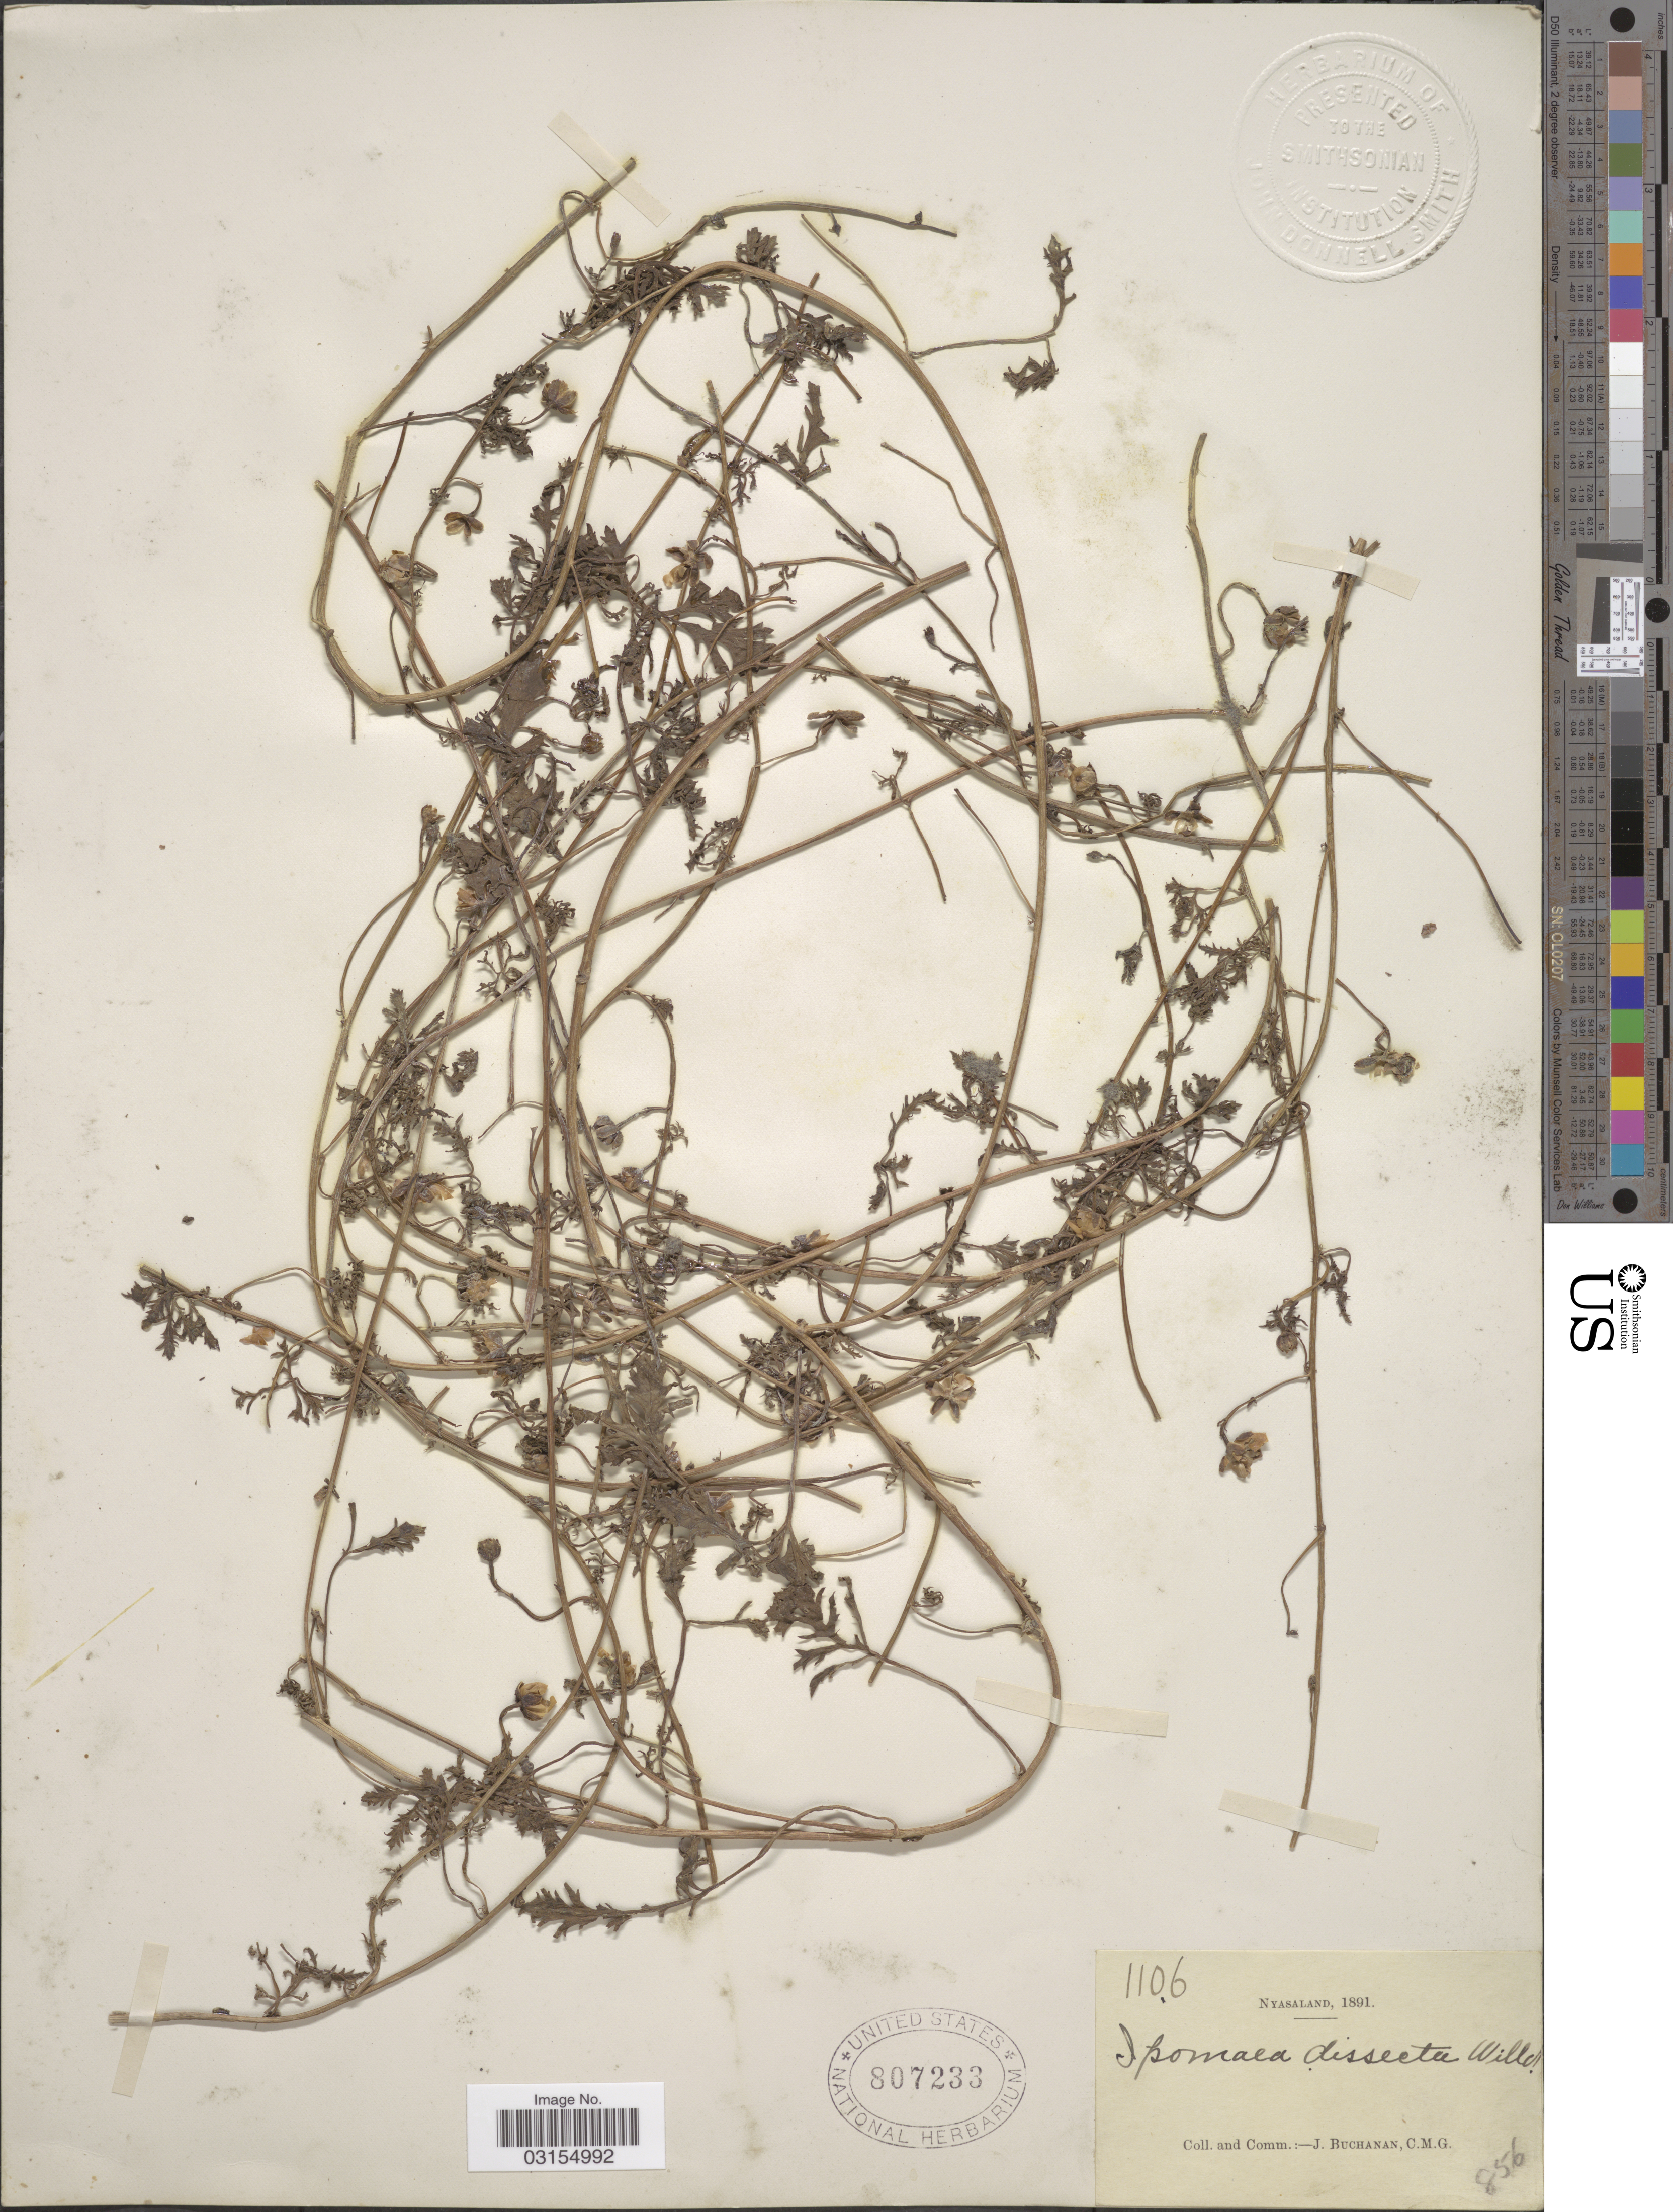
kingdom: Plantae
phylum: Tracheophyta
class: Magnoliopsida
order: Solanales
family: Convolvulaceae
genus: Ipomoea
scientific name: Ipomoea dissecta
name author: Willd.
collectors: J. Buchanan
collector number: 1106?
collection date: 1891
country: Malawi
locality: Nyasaland.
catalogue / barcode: US 807233